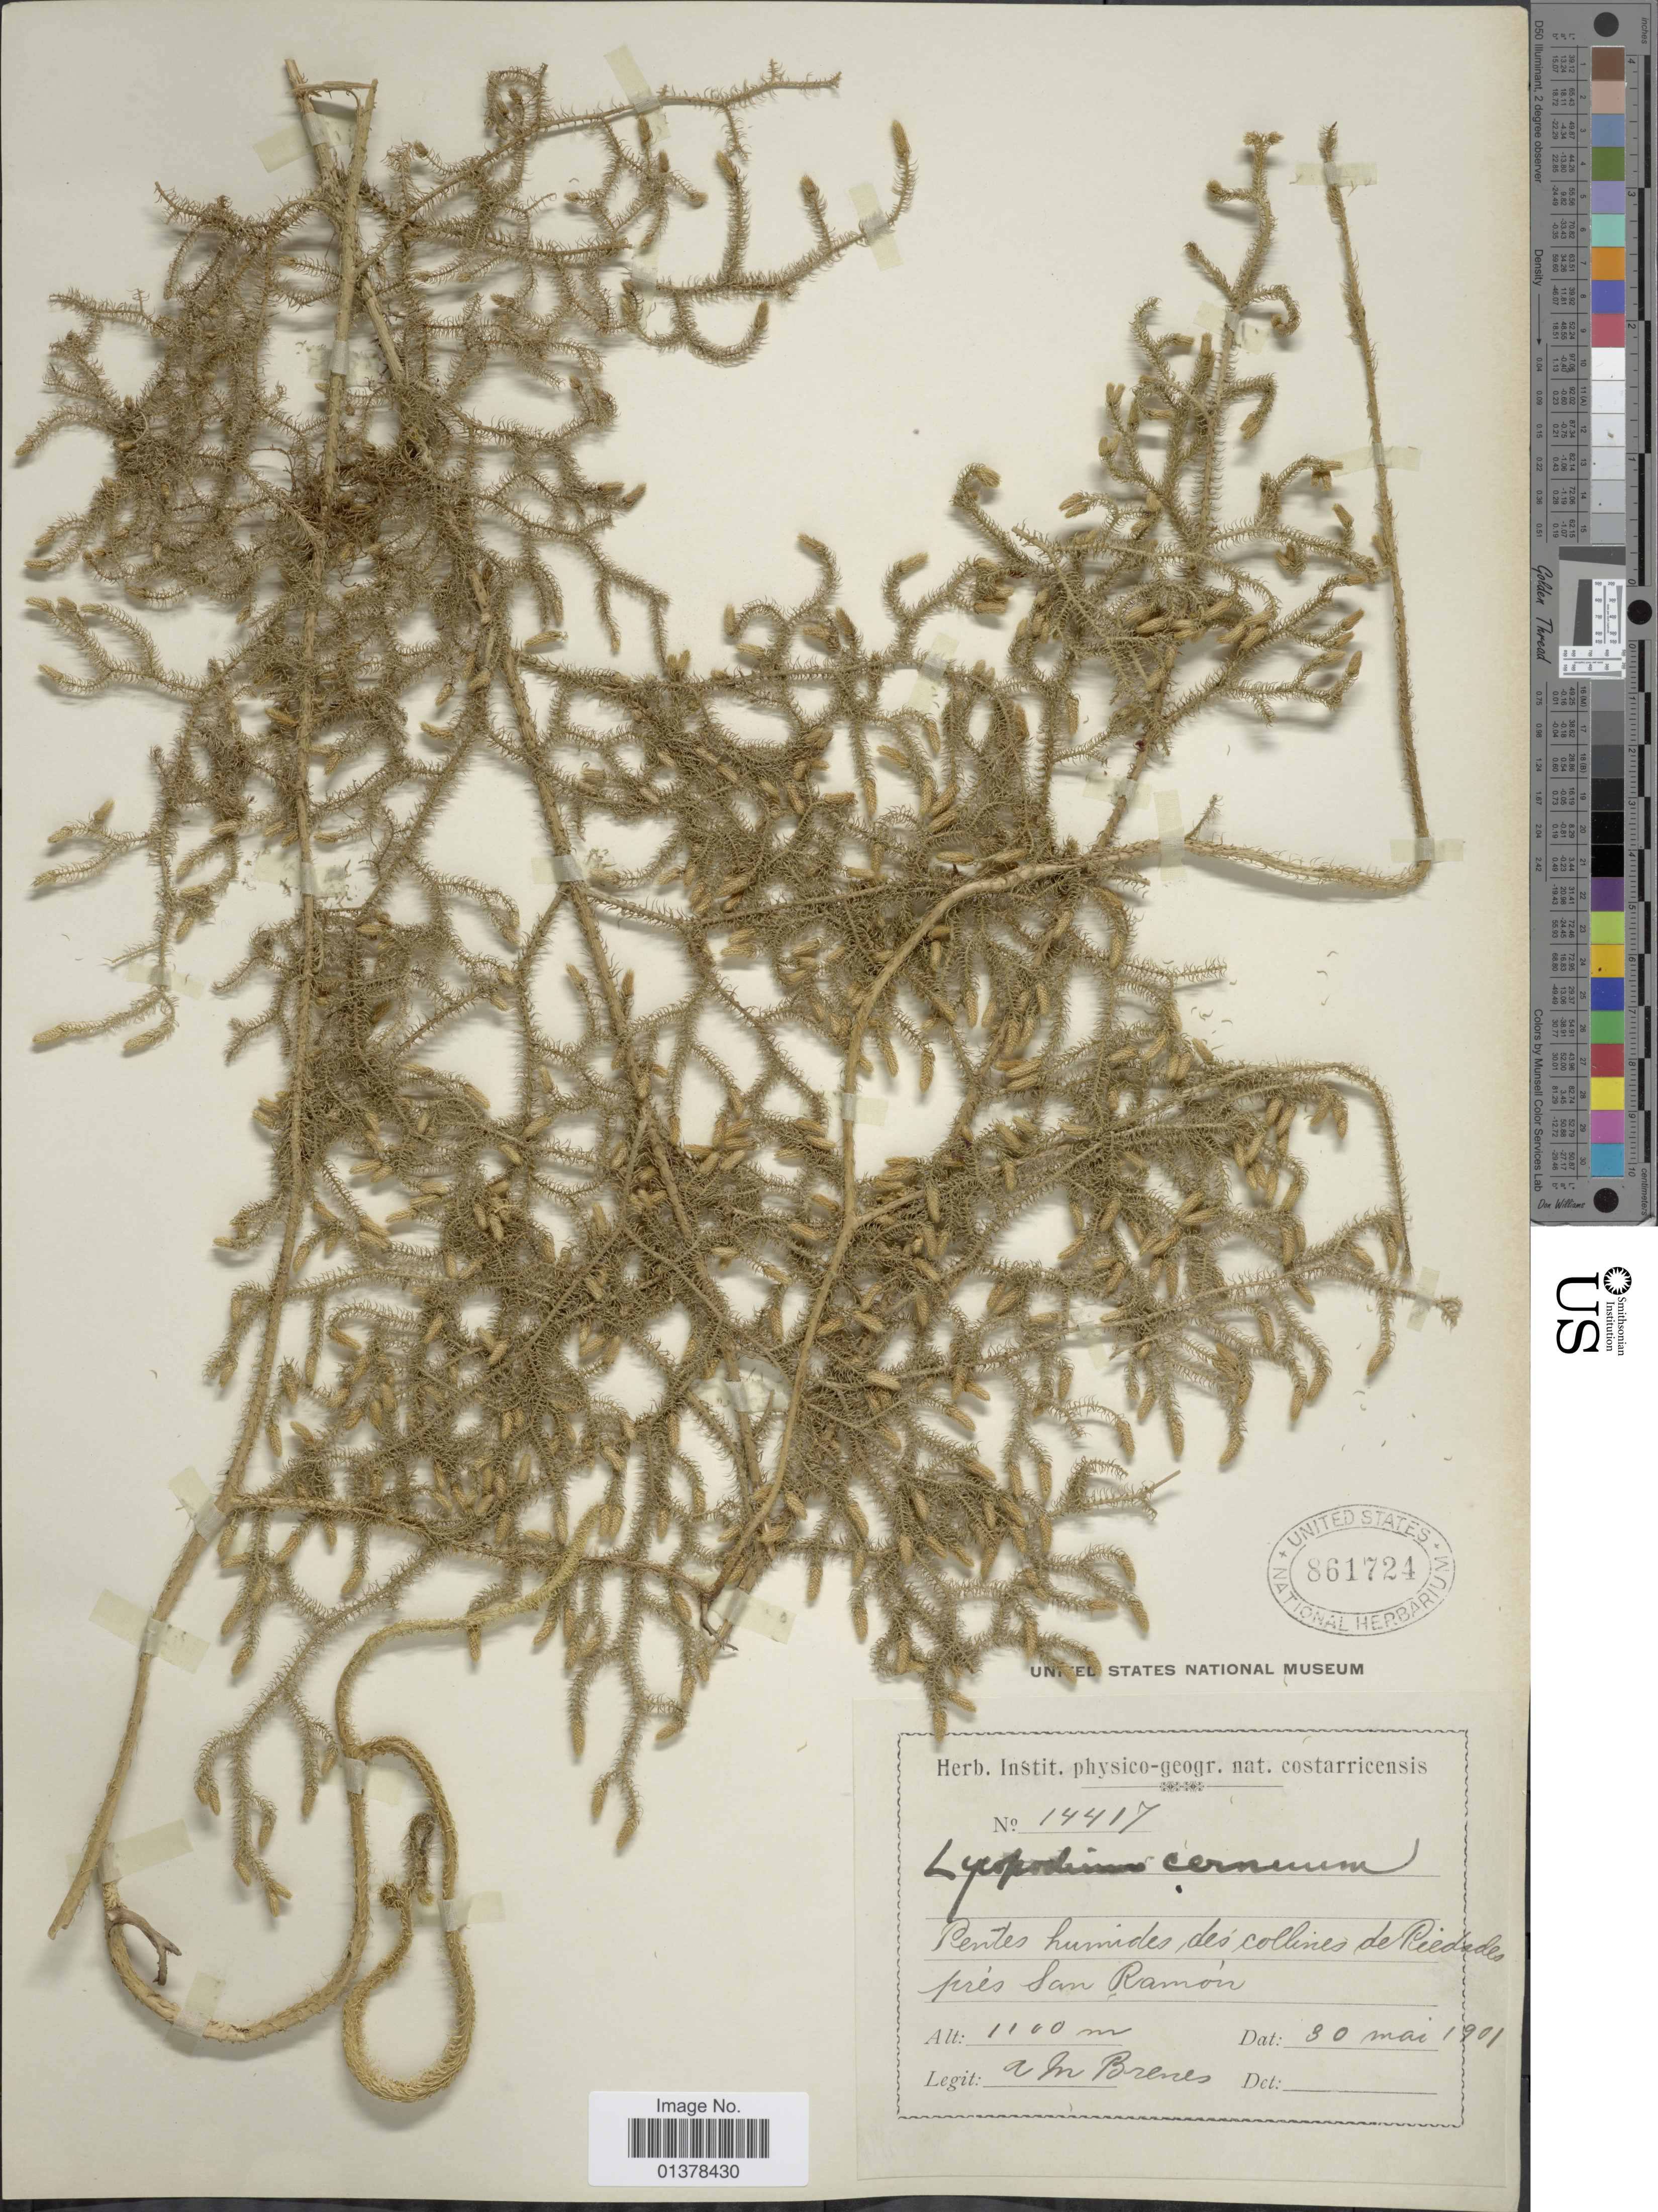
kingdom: Plantae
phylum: Tracheophyta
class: Lycopodiopsida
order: Lycopodiales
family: Lycopodiaceae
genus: Palhinhaea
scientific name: Palhinhaea cernua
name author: (L.) Vasc. & Franco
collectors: A. Brenes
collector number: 14417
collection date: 1901-05-30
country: Costa Rica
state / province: Alajuela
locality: Pentes humides des collines de Piedades près San Ramón.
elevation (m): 1100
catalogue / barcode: US 861724